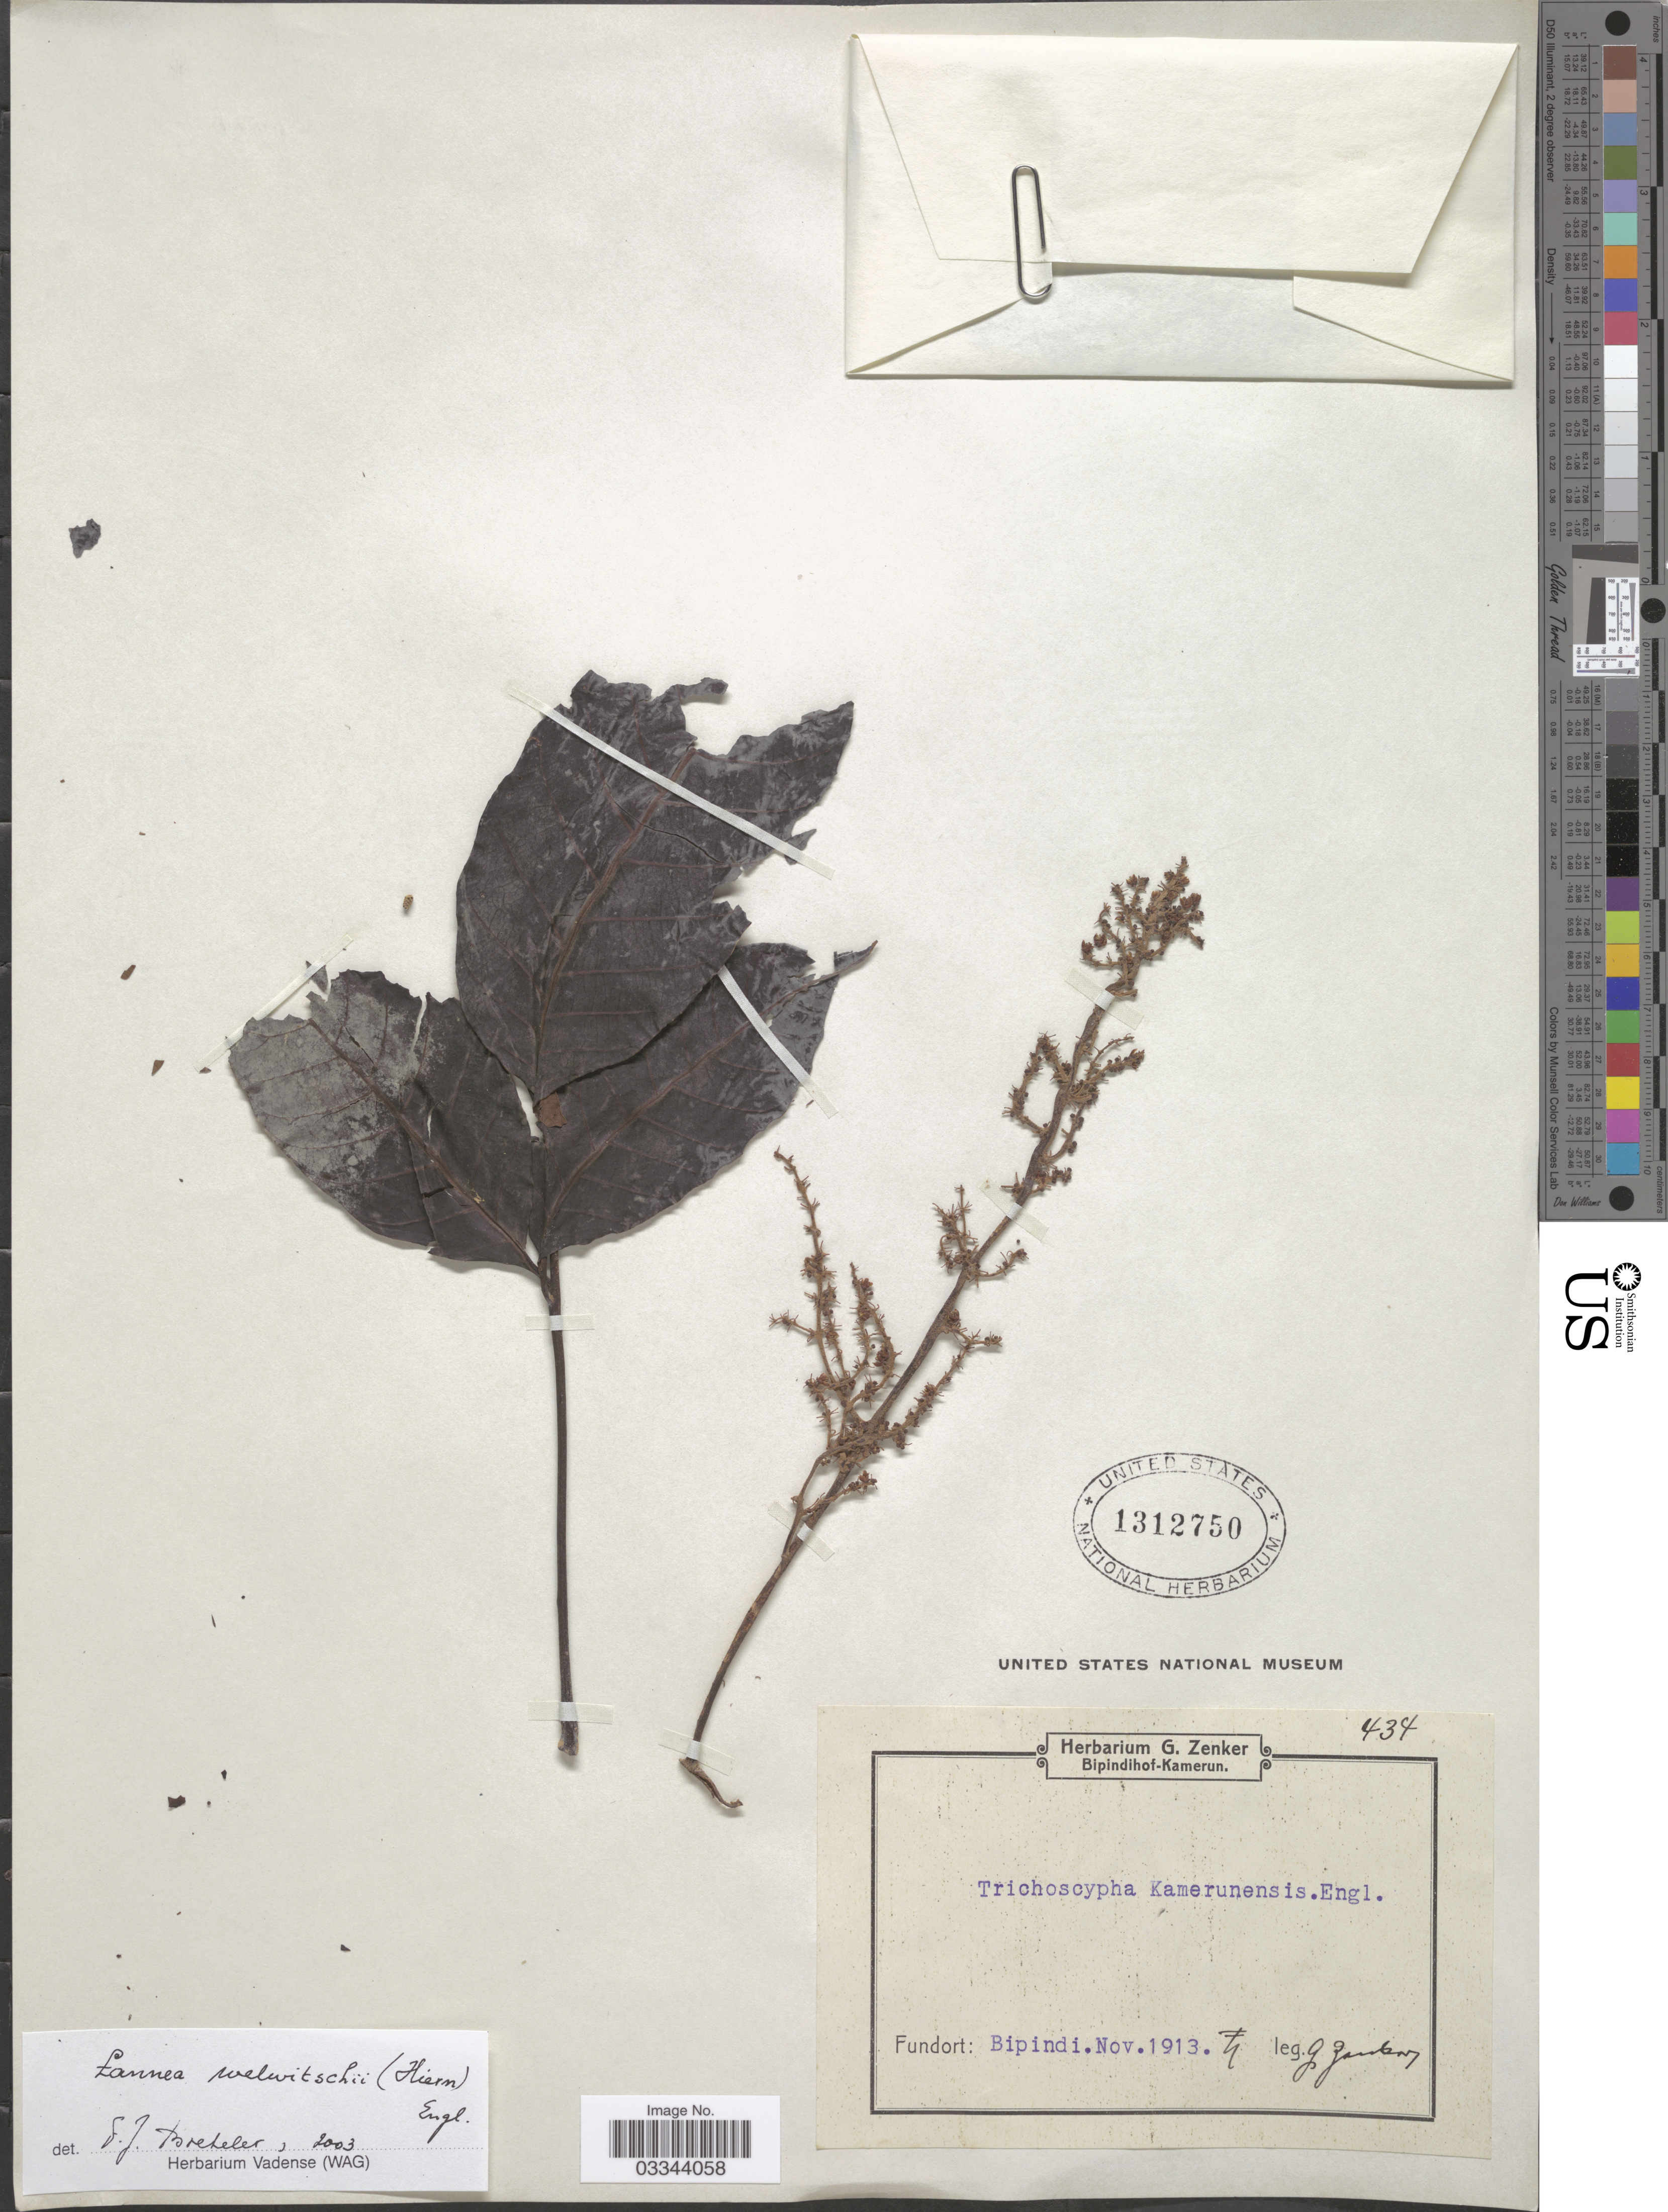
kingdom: Plantae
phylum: Tracheophyta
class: Magnoliopsida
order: Sapindales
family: Anacardiaceae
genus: Lannea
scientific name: Lannea welwitschii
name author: (Hiern) Engl.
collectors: G. A. Zenker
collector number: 434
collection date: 1913-11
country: Cameroon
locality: Bipinde.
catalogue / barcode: US 1312750